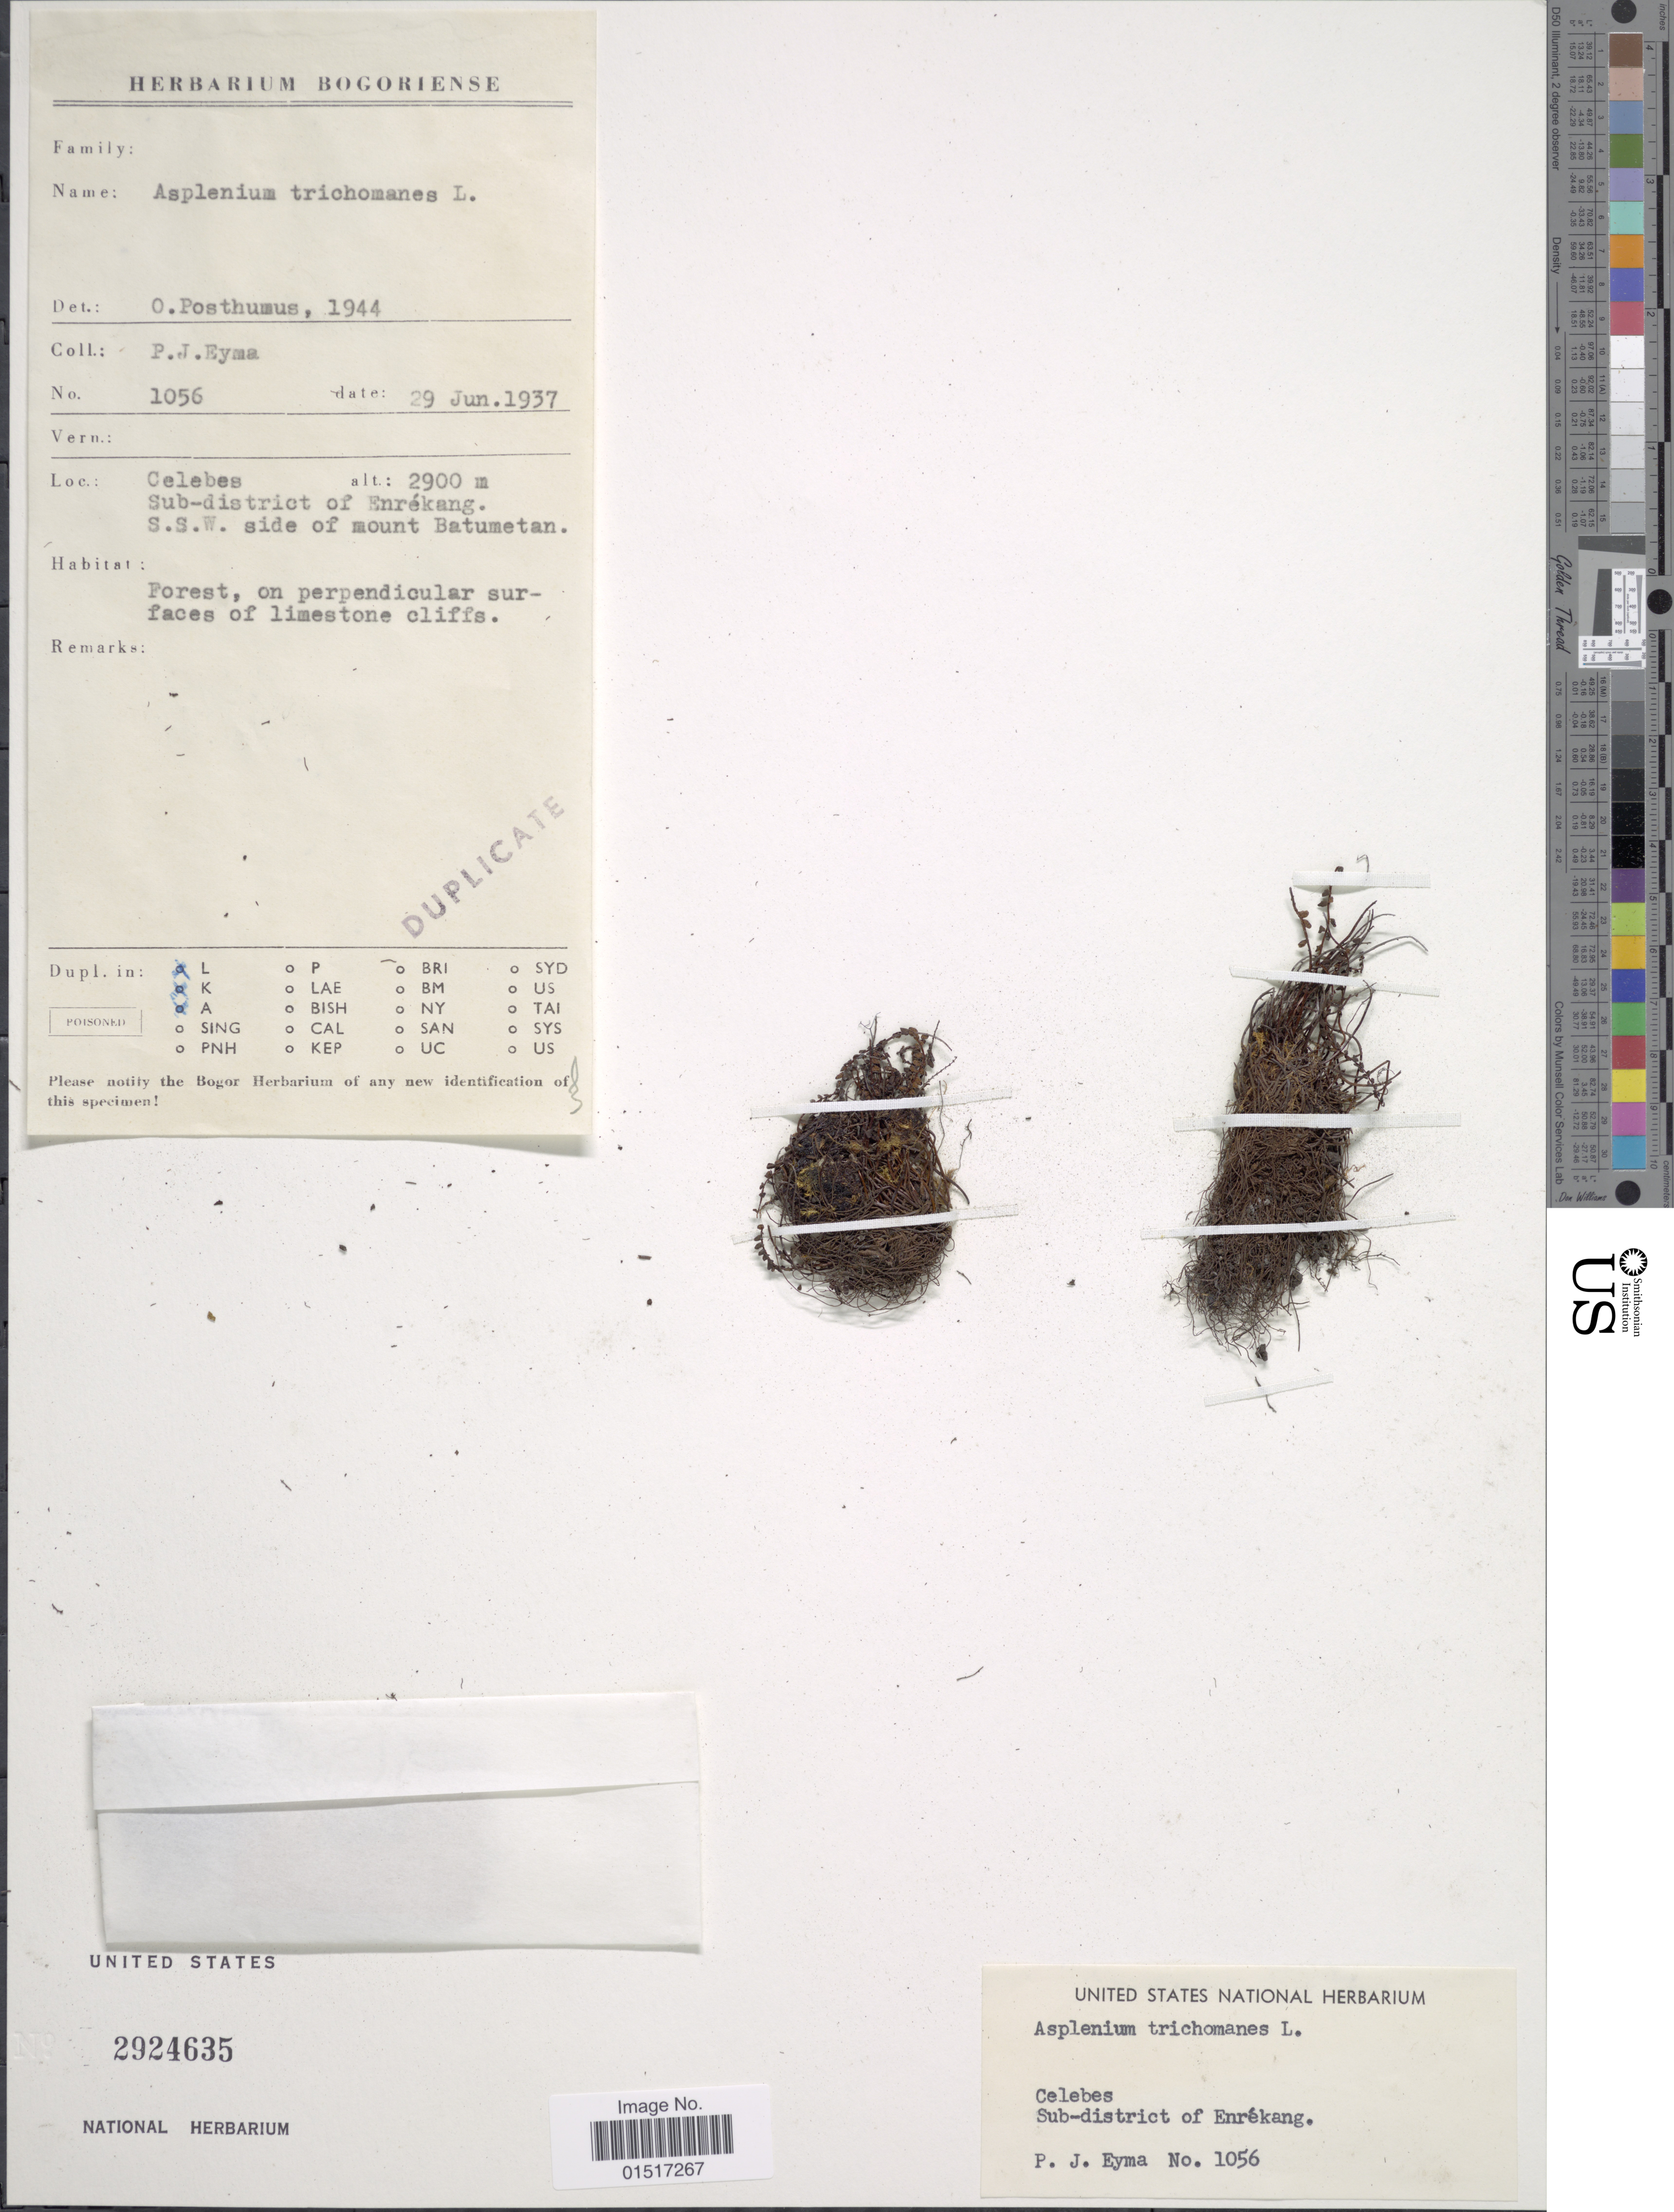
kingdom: Plantae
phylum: Tracheophyta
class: Polypodiopsida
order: Polypodiales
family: Aspleniaceae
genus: Asplenium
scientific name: Asplenium trichomanes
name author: L.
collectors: P. J. Eyma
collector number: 1056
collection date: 1937-06-29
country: Indonesia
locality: Celebes. Sub-district of Enrékang. S. S. W. side of mount Batumetan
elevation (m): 2900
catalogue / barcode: US 2924635